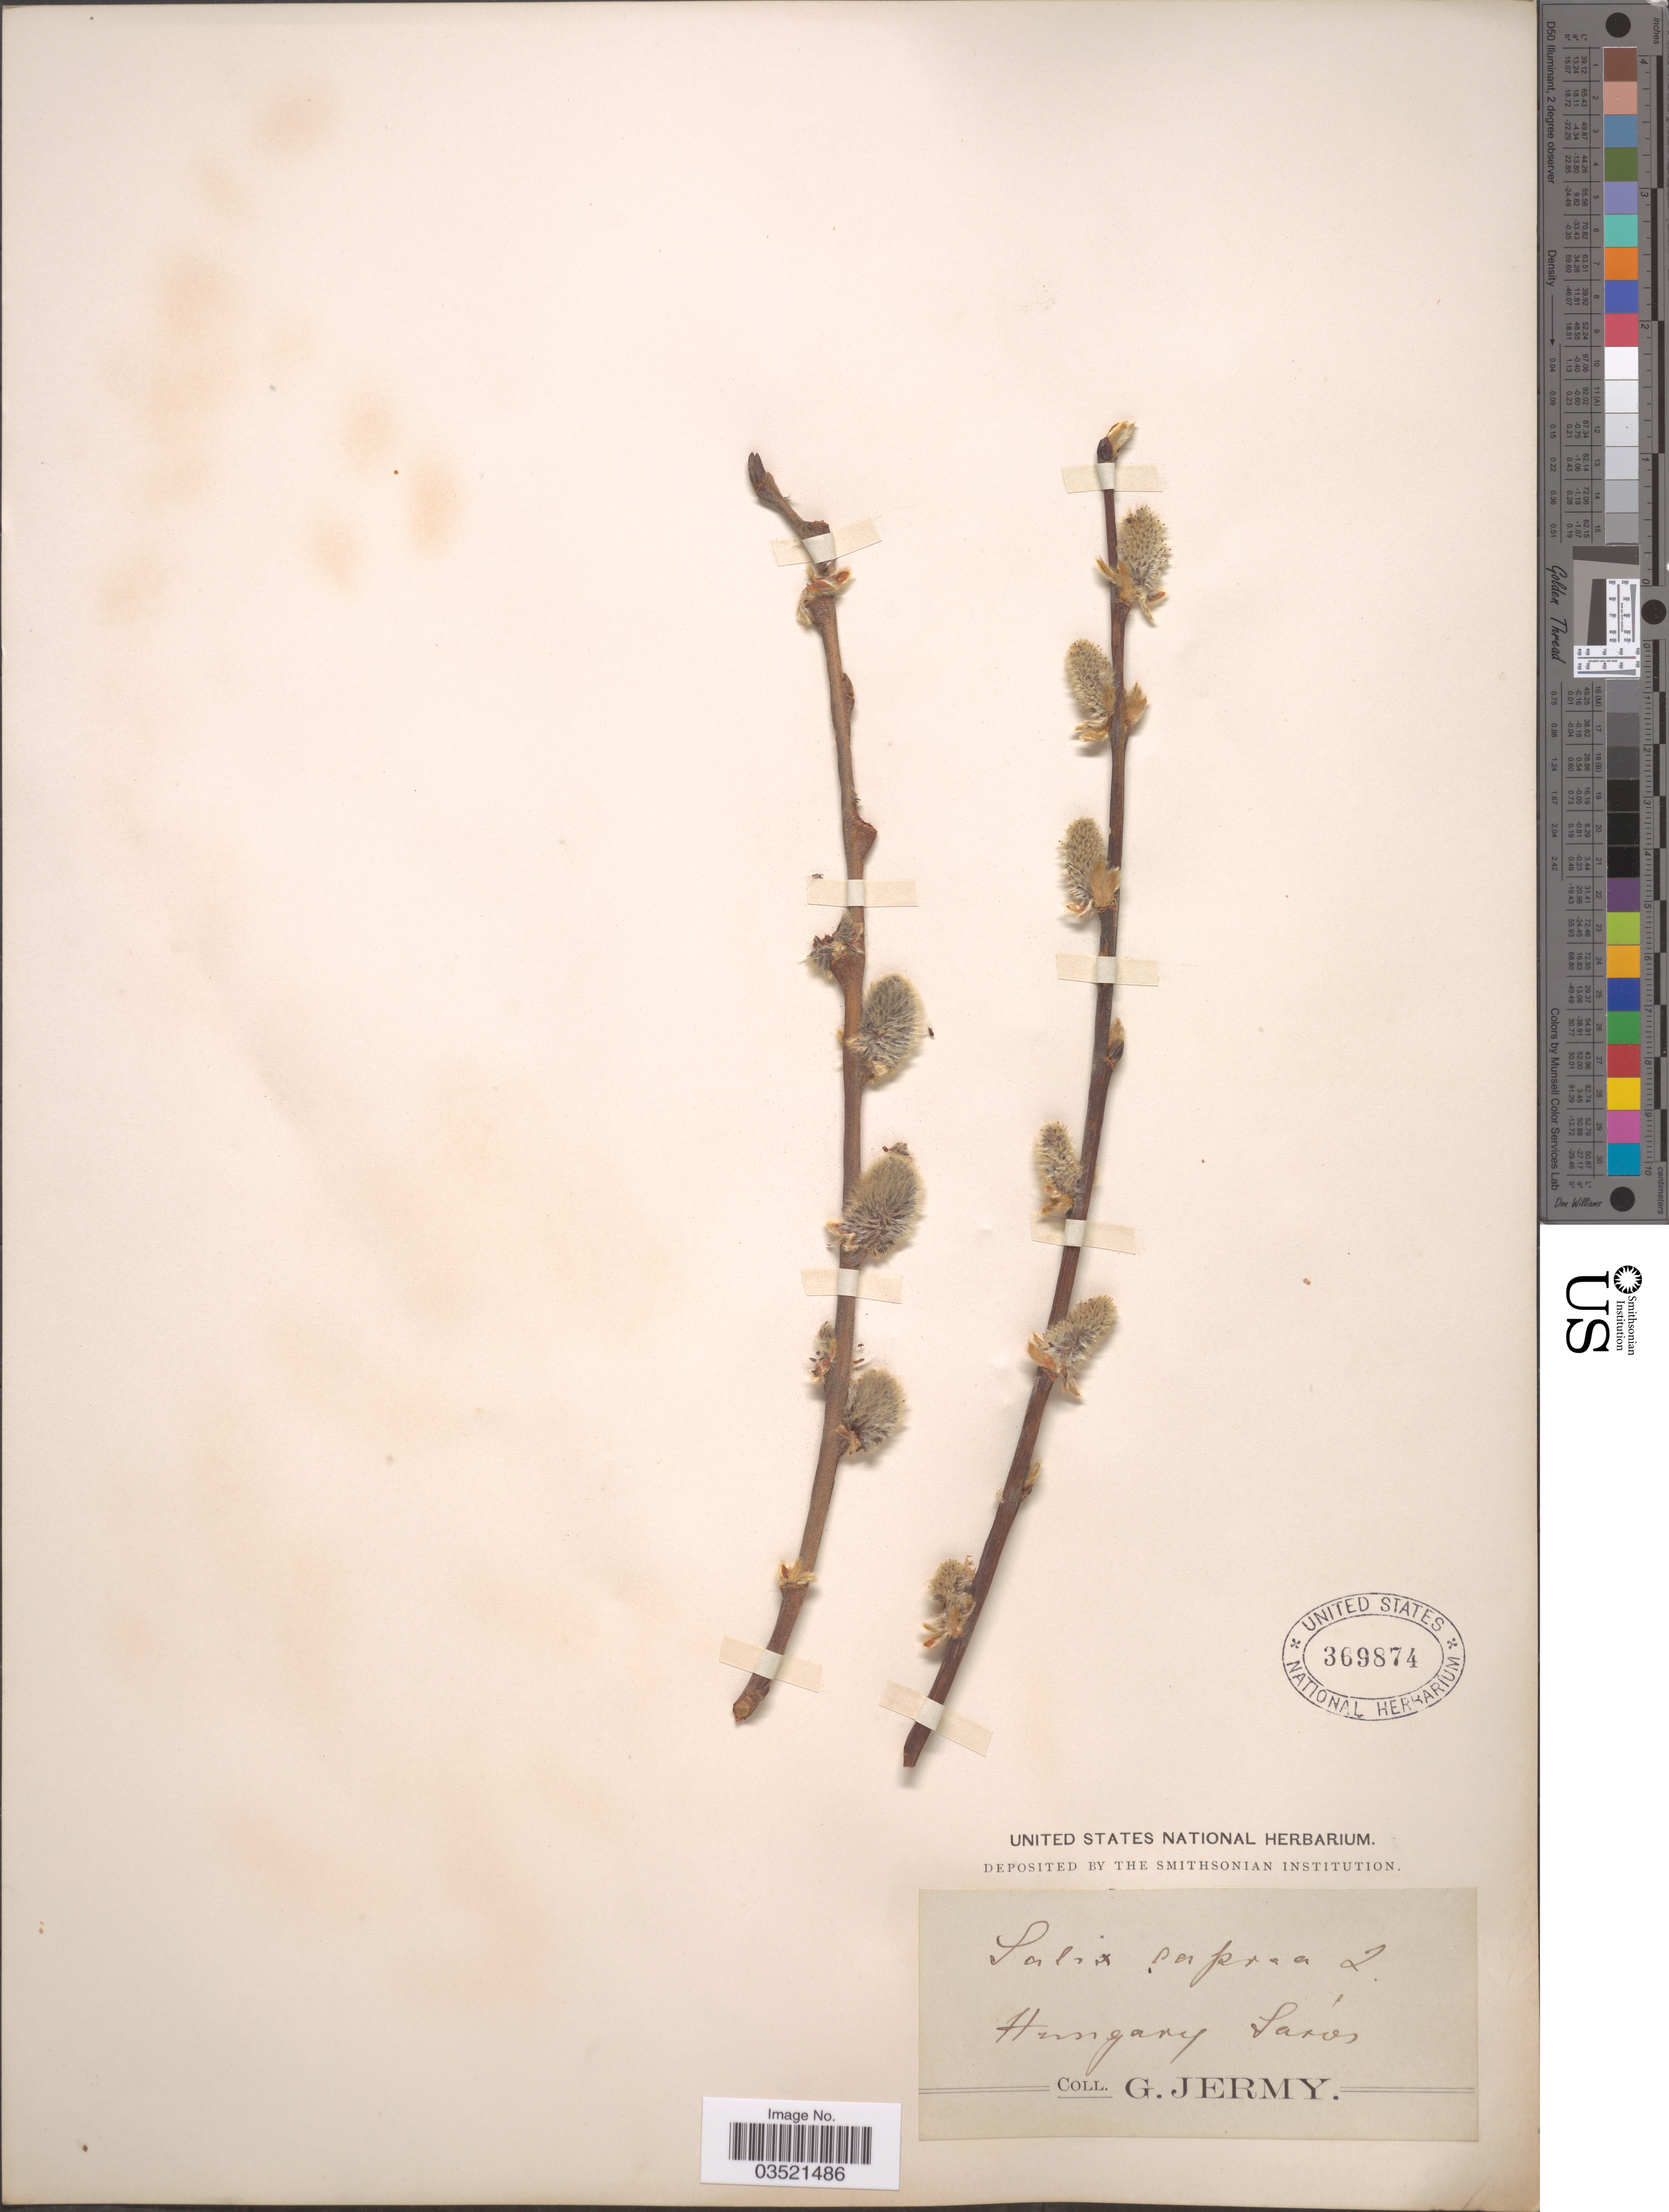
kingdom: Plantae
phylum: Tracheophyta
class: Magnoliopsida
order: Malpighiales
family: Salicaceae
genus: Salix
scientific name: Salix caprea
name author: L.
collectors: G. Jermy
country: Hungary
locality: Liptó.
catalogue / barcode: US 369874